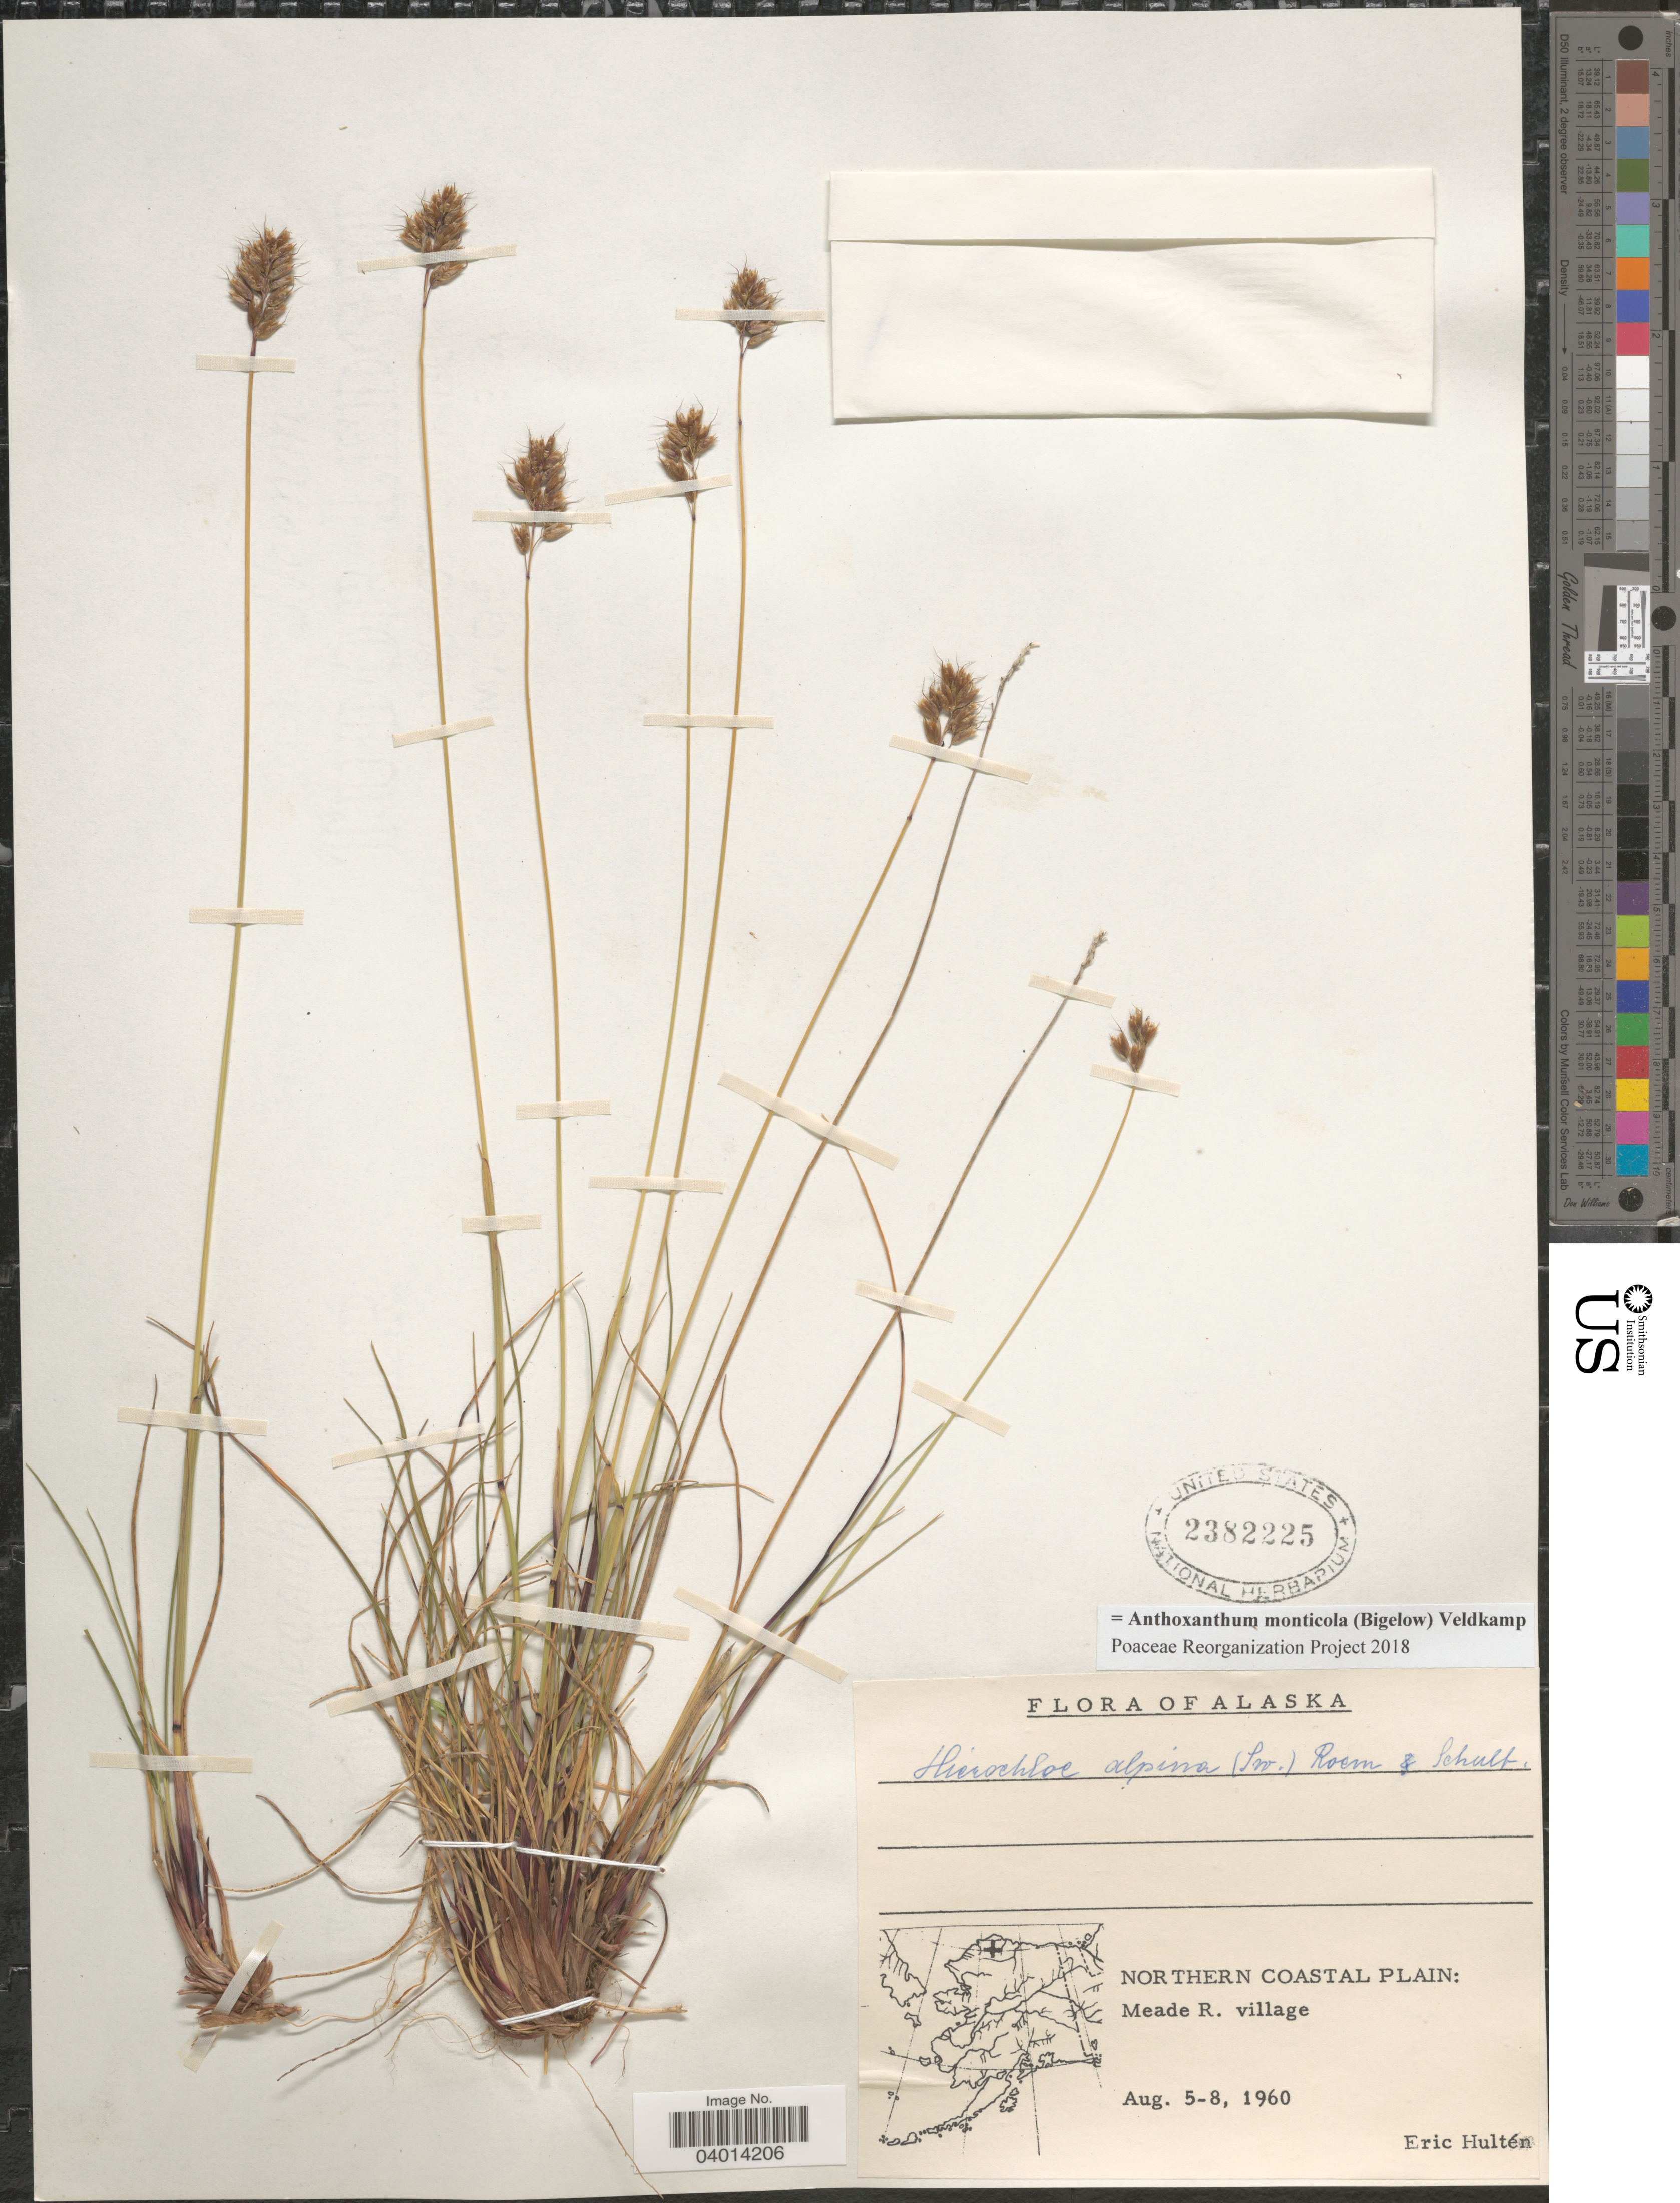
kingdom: Plantae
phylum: Tracheophyta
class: Liliopsida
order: Poales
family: Poaceae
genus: Anthoxanthum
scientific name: Anthoxanthum monticola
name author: (Bigelow) Veldkamp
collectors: E. G. Hultén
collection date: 1960-08-05/1960-08-08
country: United States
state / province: Alaska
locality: Northern Coastal Plain: Meade R. village.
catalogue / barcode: US 2382225